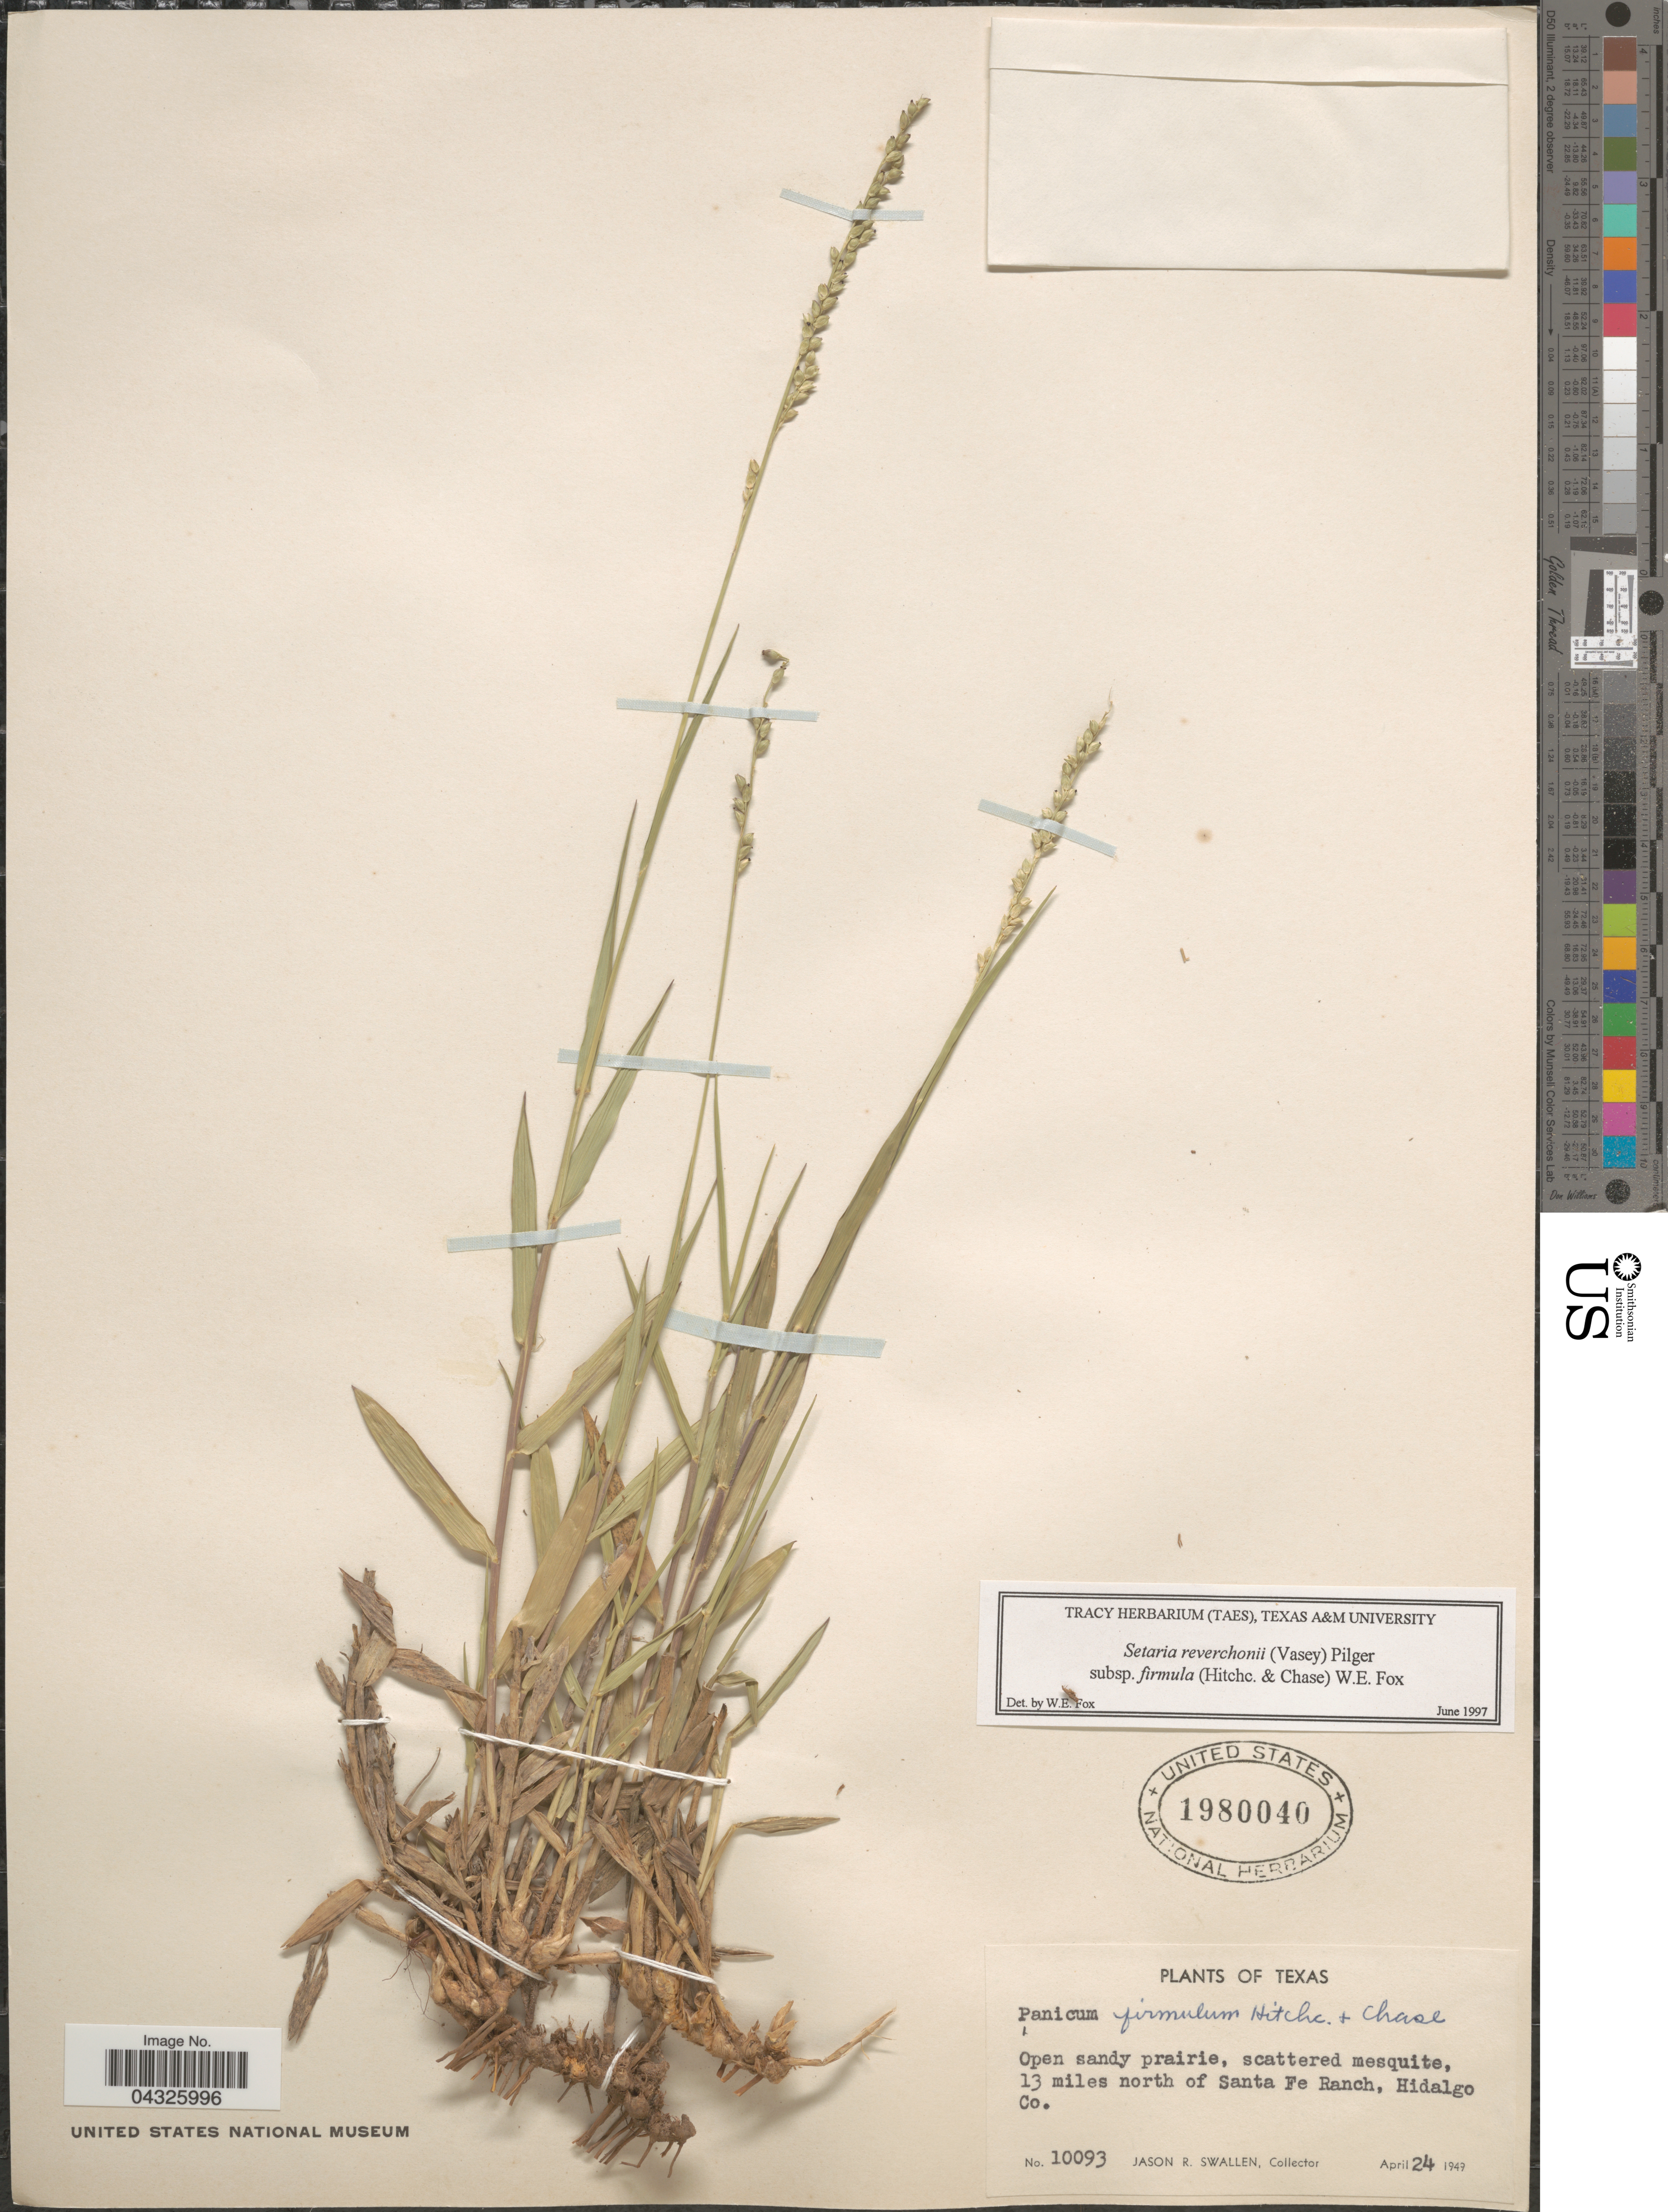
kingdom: Plantae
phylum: Tracheophyta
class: Liliopsida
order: Poales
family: Poaceae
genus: Setaria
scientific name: Setaria reverchonii subsp. firmula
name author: (Hitchc. & Chase) W.E. Fox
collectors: J. R. Swallen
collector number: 10093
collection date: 1949-04-24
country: United States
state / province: Texas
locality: Open sandy prairie, scattered mesquite, 13 miles north of Santa Fe Ranch, Hidalgo Co.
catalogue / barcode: US 1980040